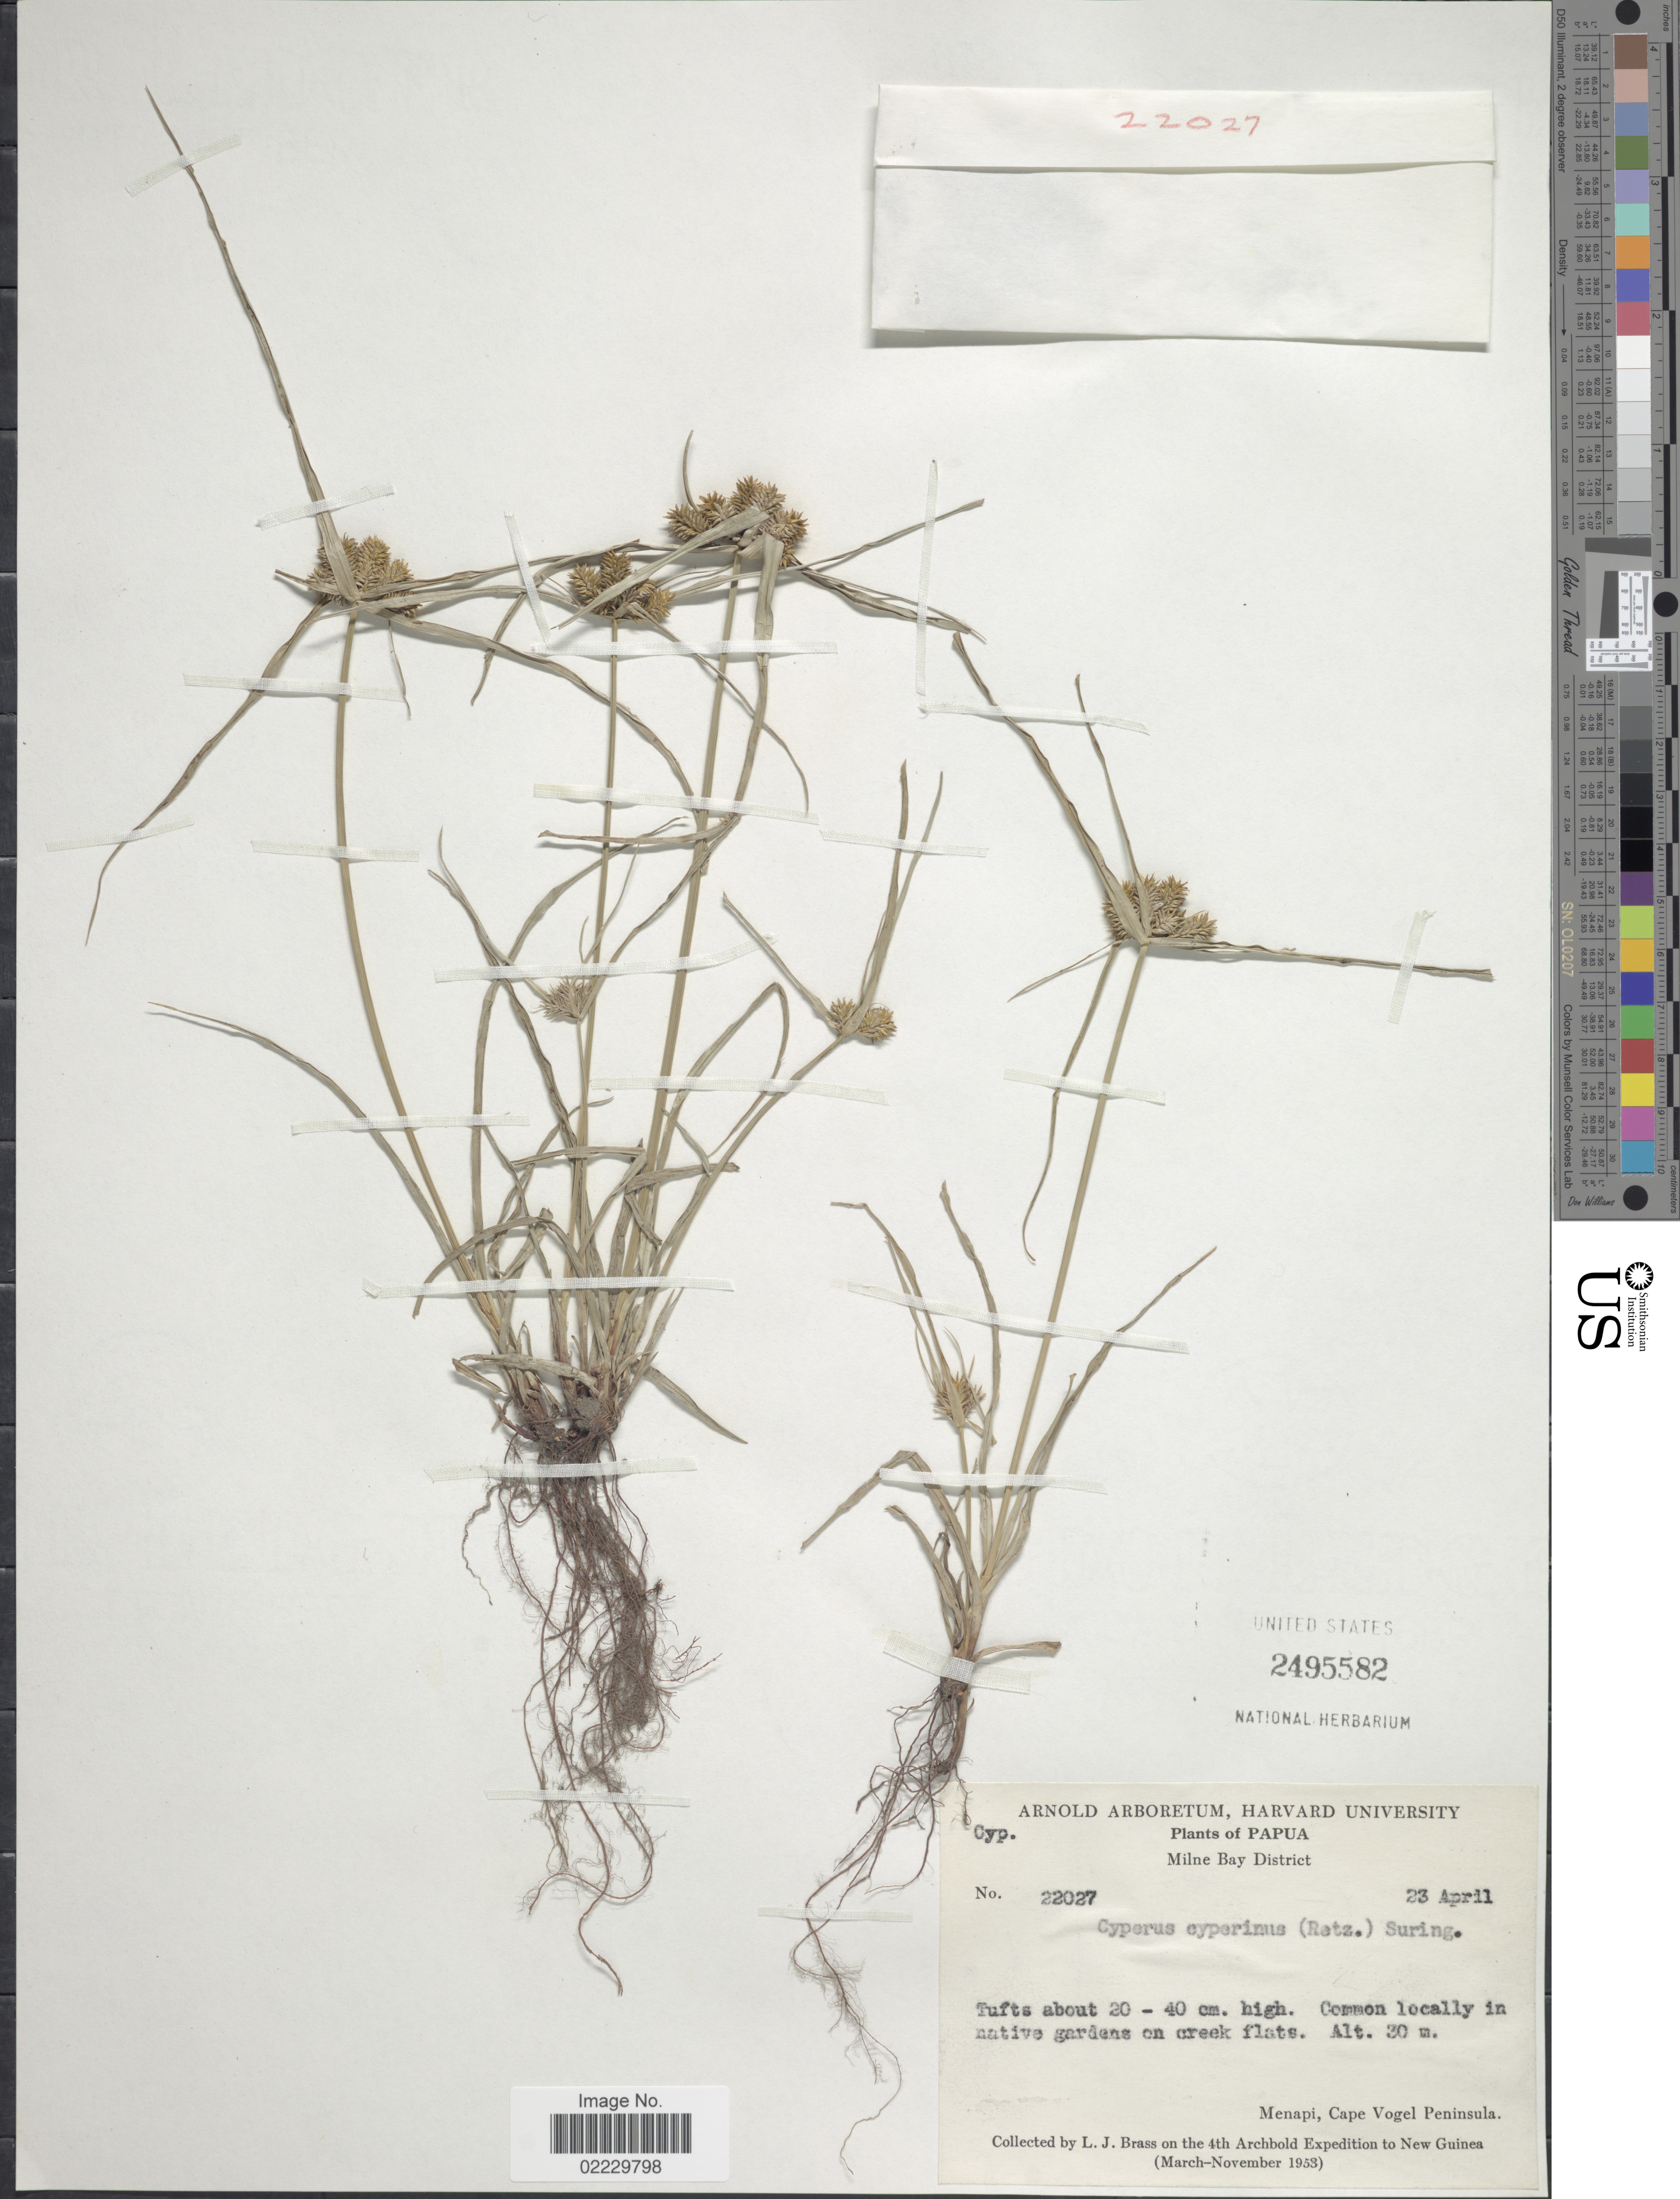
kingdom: Plantae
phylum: Tracheophyta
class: Liliopsida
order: Poales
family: Cyperaceae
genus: Cyperus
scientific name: Cyperus cyperinus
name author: (Retz.) Valck. Sur.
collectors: L. J. Brass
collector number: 22027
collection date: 1953-04-23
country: Papua New Guinea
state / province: Milne Bay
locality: Papua, Milne Bay District. Menapi, Cape Vogel Peninsula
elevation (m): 30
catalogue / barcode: US 2495582